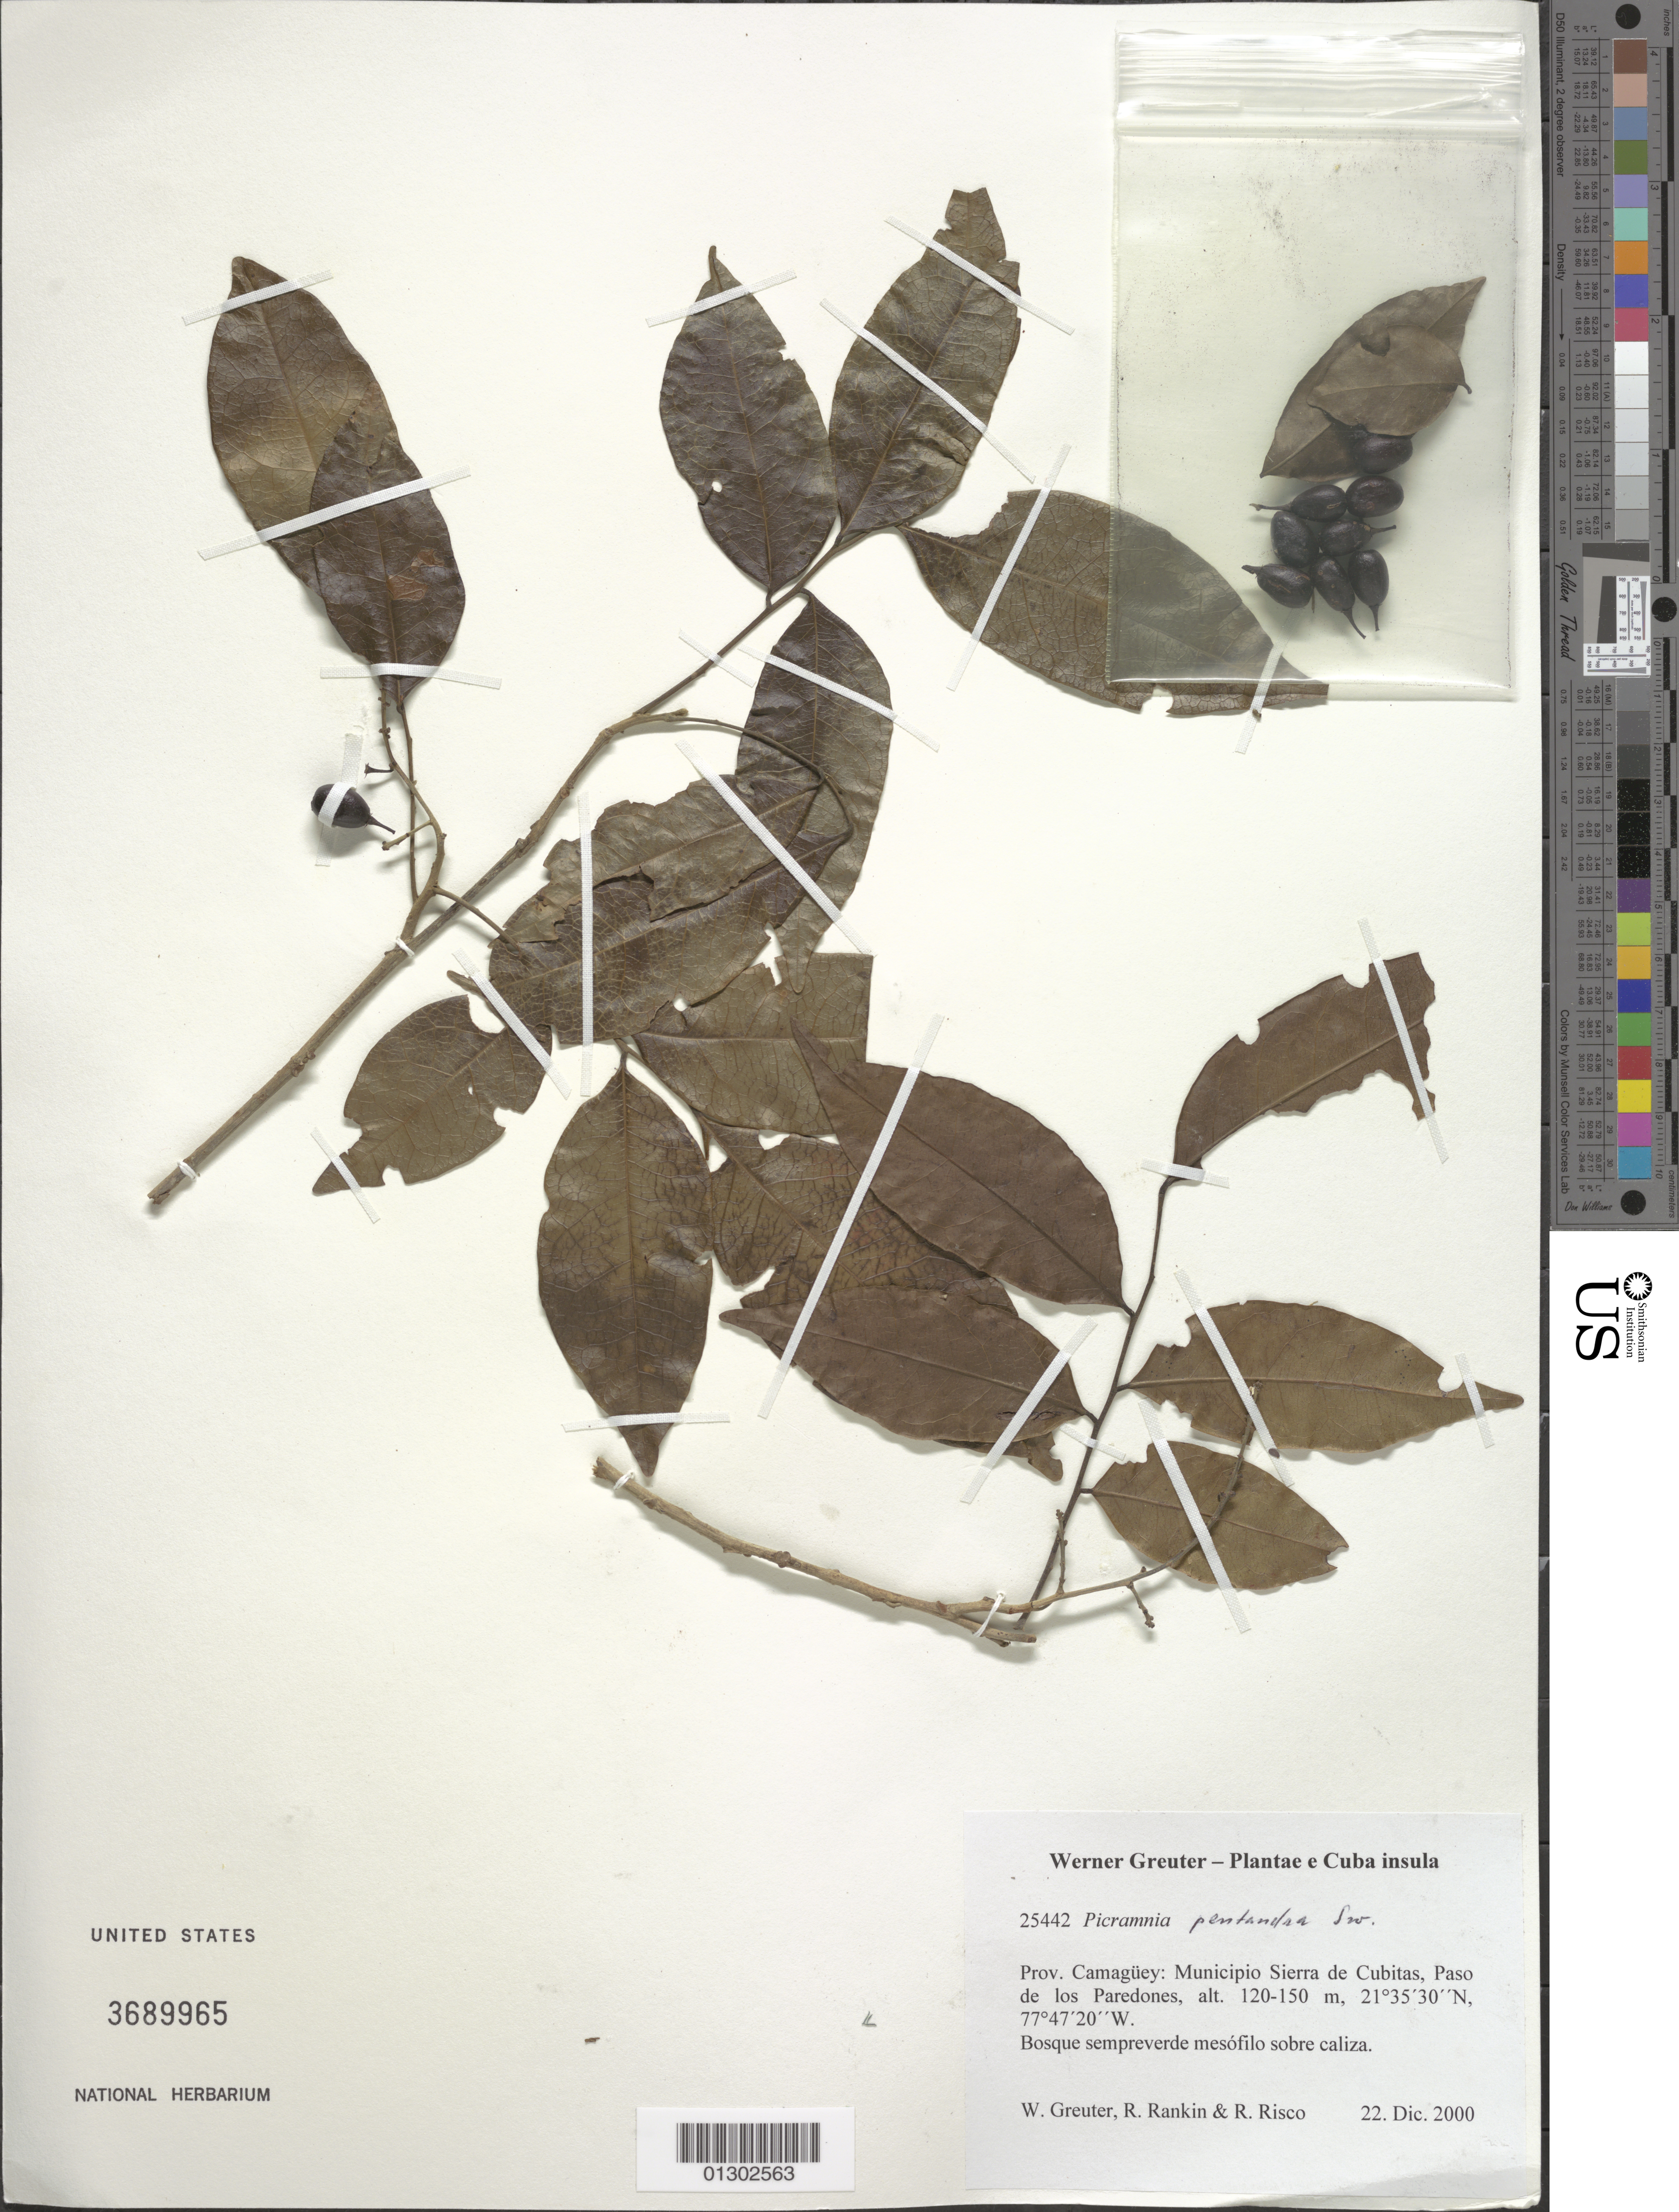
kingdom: Plantae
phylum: Tracheophyta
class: Magnoliopsida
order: Picramniales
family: Picramniaceae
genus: Picramnia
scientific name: Picramnia pentandra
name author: Sw.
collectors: W. R. Greuter, R. Rankin Rodriguez & R. Risco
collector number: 25442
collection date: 2000-12-22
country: Cuba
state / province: Camagüey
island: Cuba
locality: Municipio Sierra de Cubitas, Paso de los Paredones.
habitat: Bosque sempreverde mesófilo sobre caliza.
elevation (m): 120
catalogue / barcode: US 3689965